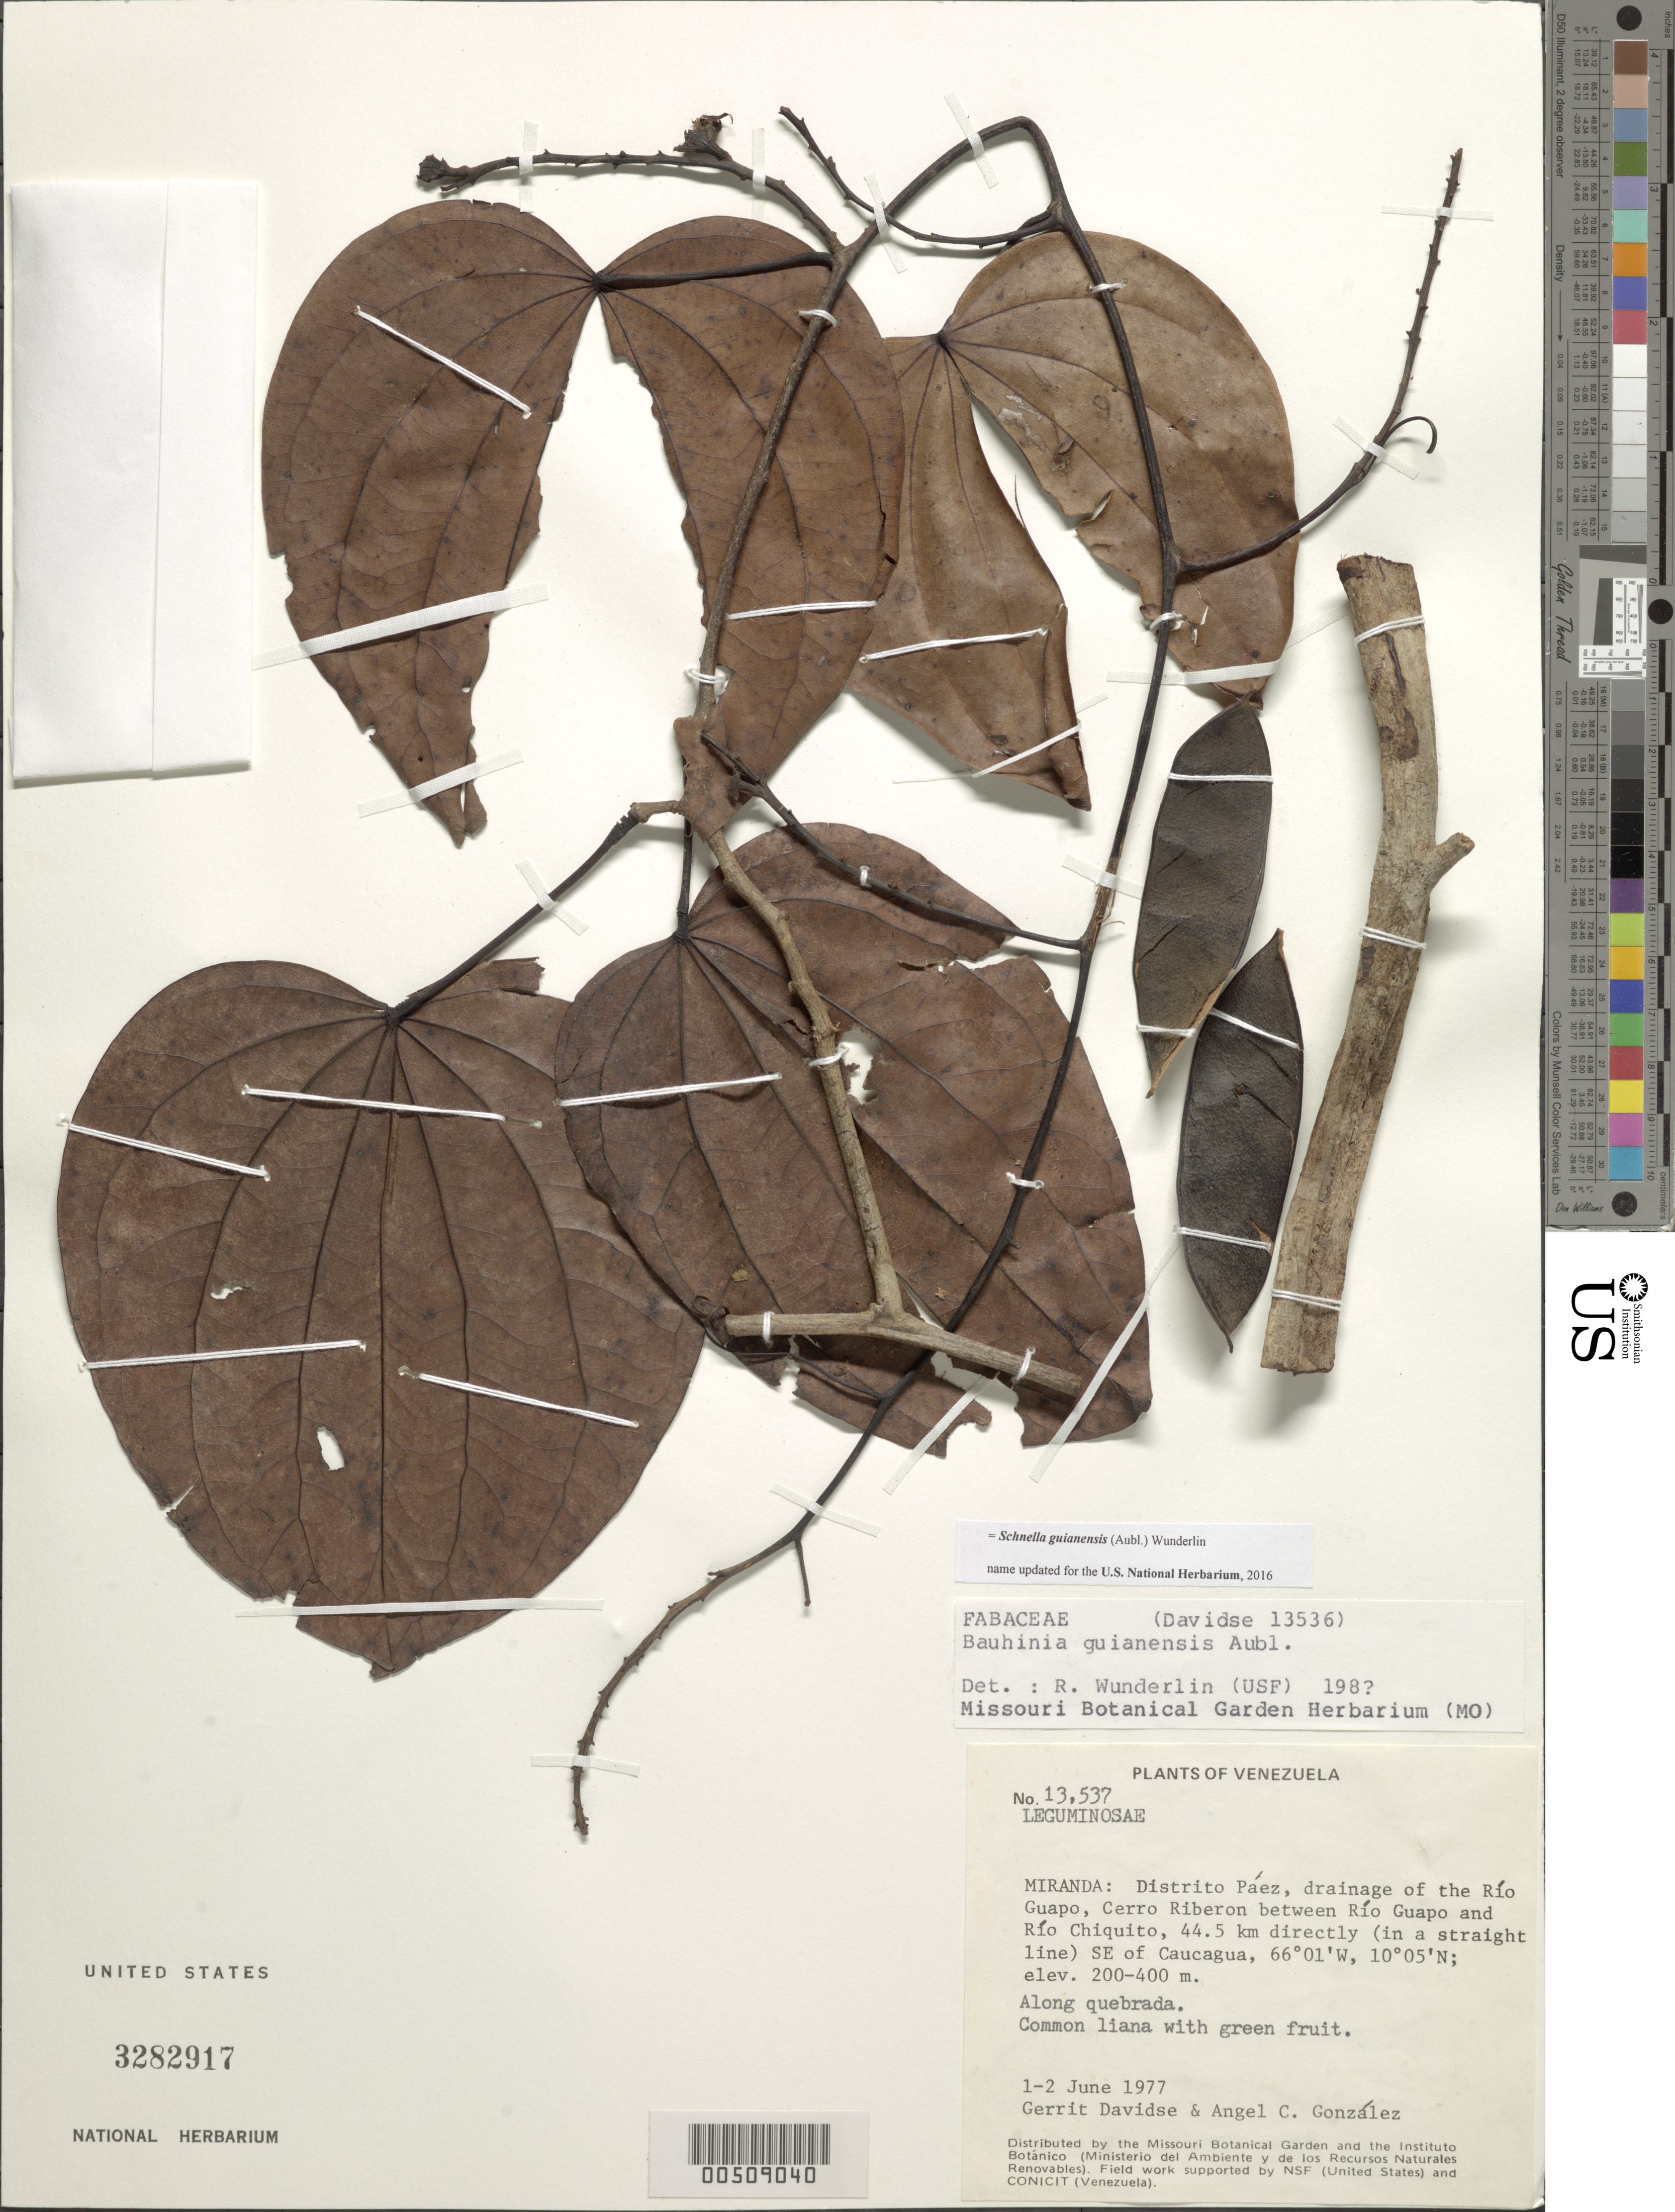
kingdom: Plantae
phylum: Tracheophyta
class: Magnoliopsida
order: Fabales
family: Fabaceae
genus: Schnella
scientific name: Schnella guianensis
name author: (Aubl.) Wunderlin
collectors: G. Davidse & A. C. González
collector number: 13537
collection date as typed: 01 Jun 1977 to 02 Jun 1977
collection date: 1977-06-01/1977-06-02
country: Venezuela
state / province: Miranda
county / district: Páez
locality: Rio guapo, cerro riberon between rio guapo and rio chiquito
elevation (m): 200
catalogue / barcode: US 3282917